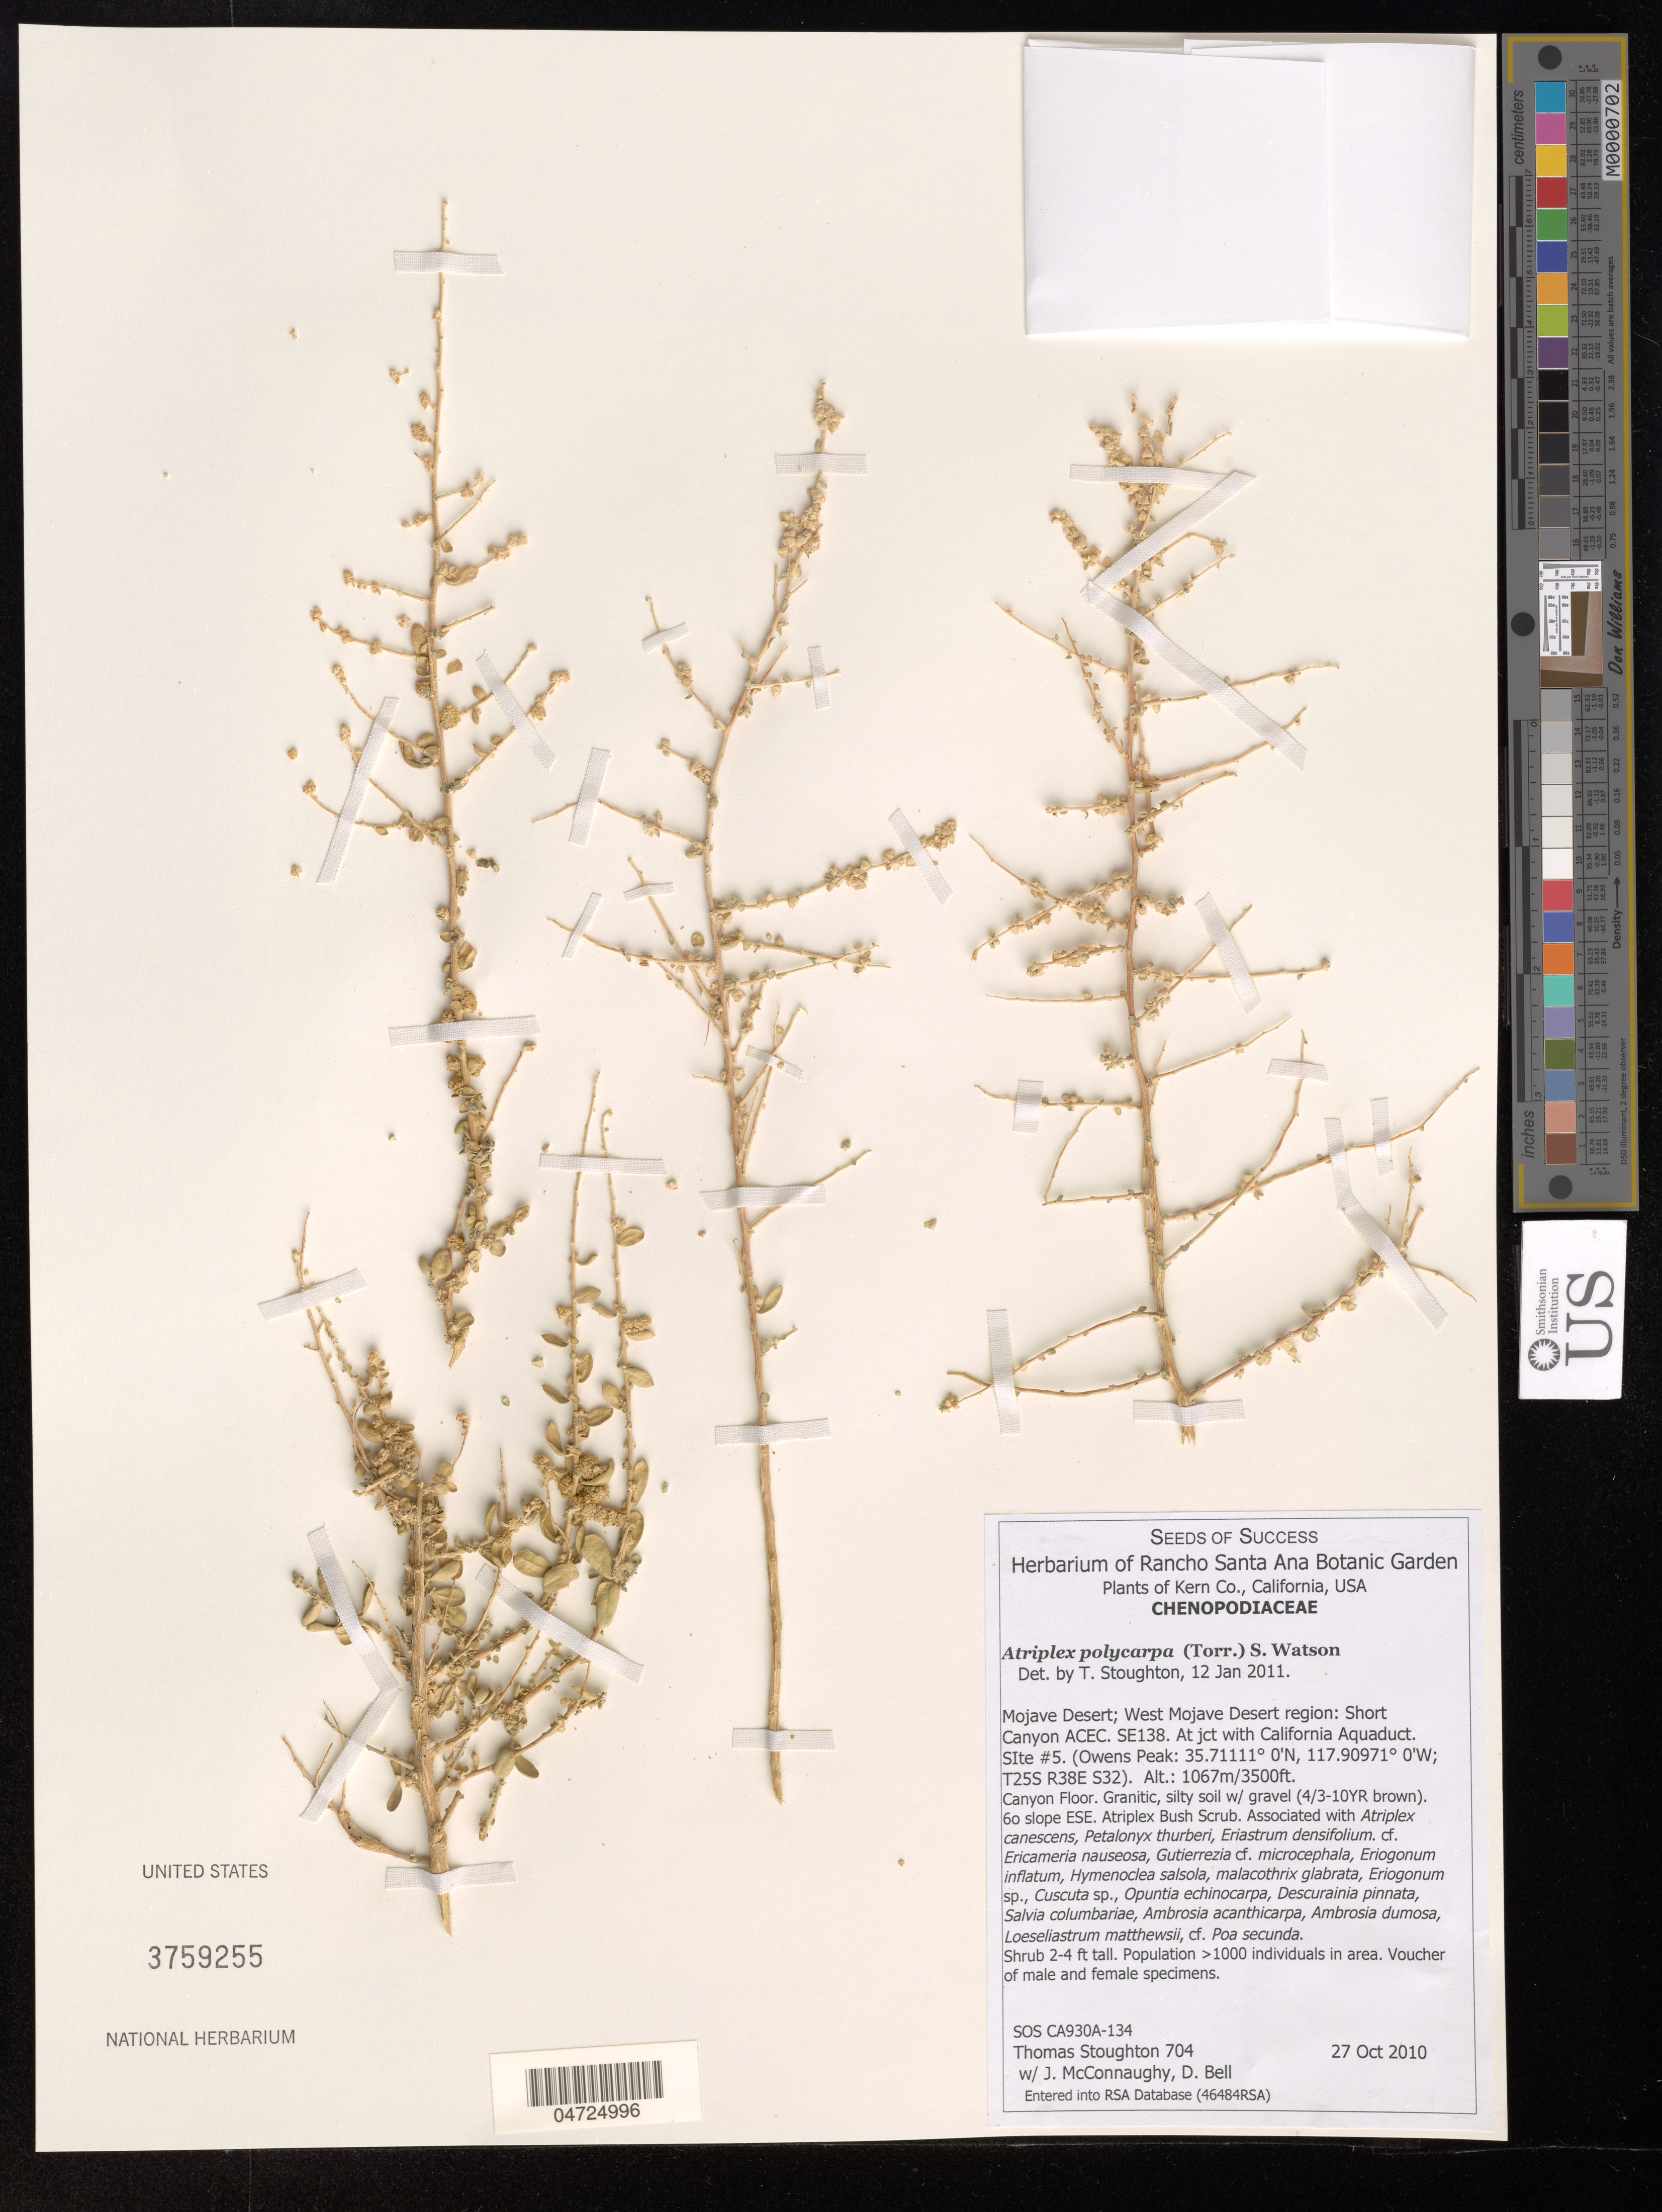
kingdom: Plantae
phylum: Tracheophyta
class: Magnoliopsida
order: Caryophyllales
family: Amaranthaceae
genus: Atriplex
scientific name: Atriplex polycarpa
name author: (Torr.) S. Watson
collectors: T. Stoughton, J. McConnaughy & D. Bell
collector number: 704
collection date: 2010-10-27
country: United States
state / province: California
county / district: Kern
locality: Kern Co. Mojave Desert; West Mojave Desert region: Short Canyon ACEC. SE138. At jct with California Aquaduct. SIte #5. (Owens Peak: T25S R38E S32).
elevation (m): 1067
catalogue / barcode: US 3759255